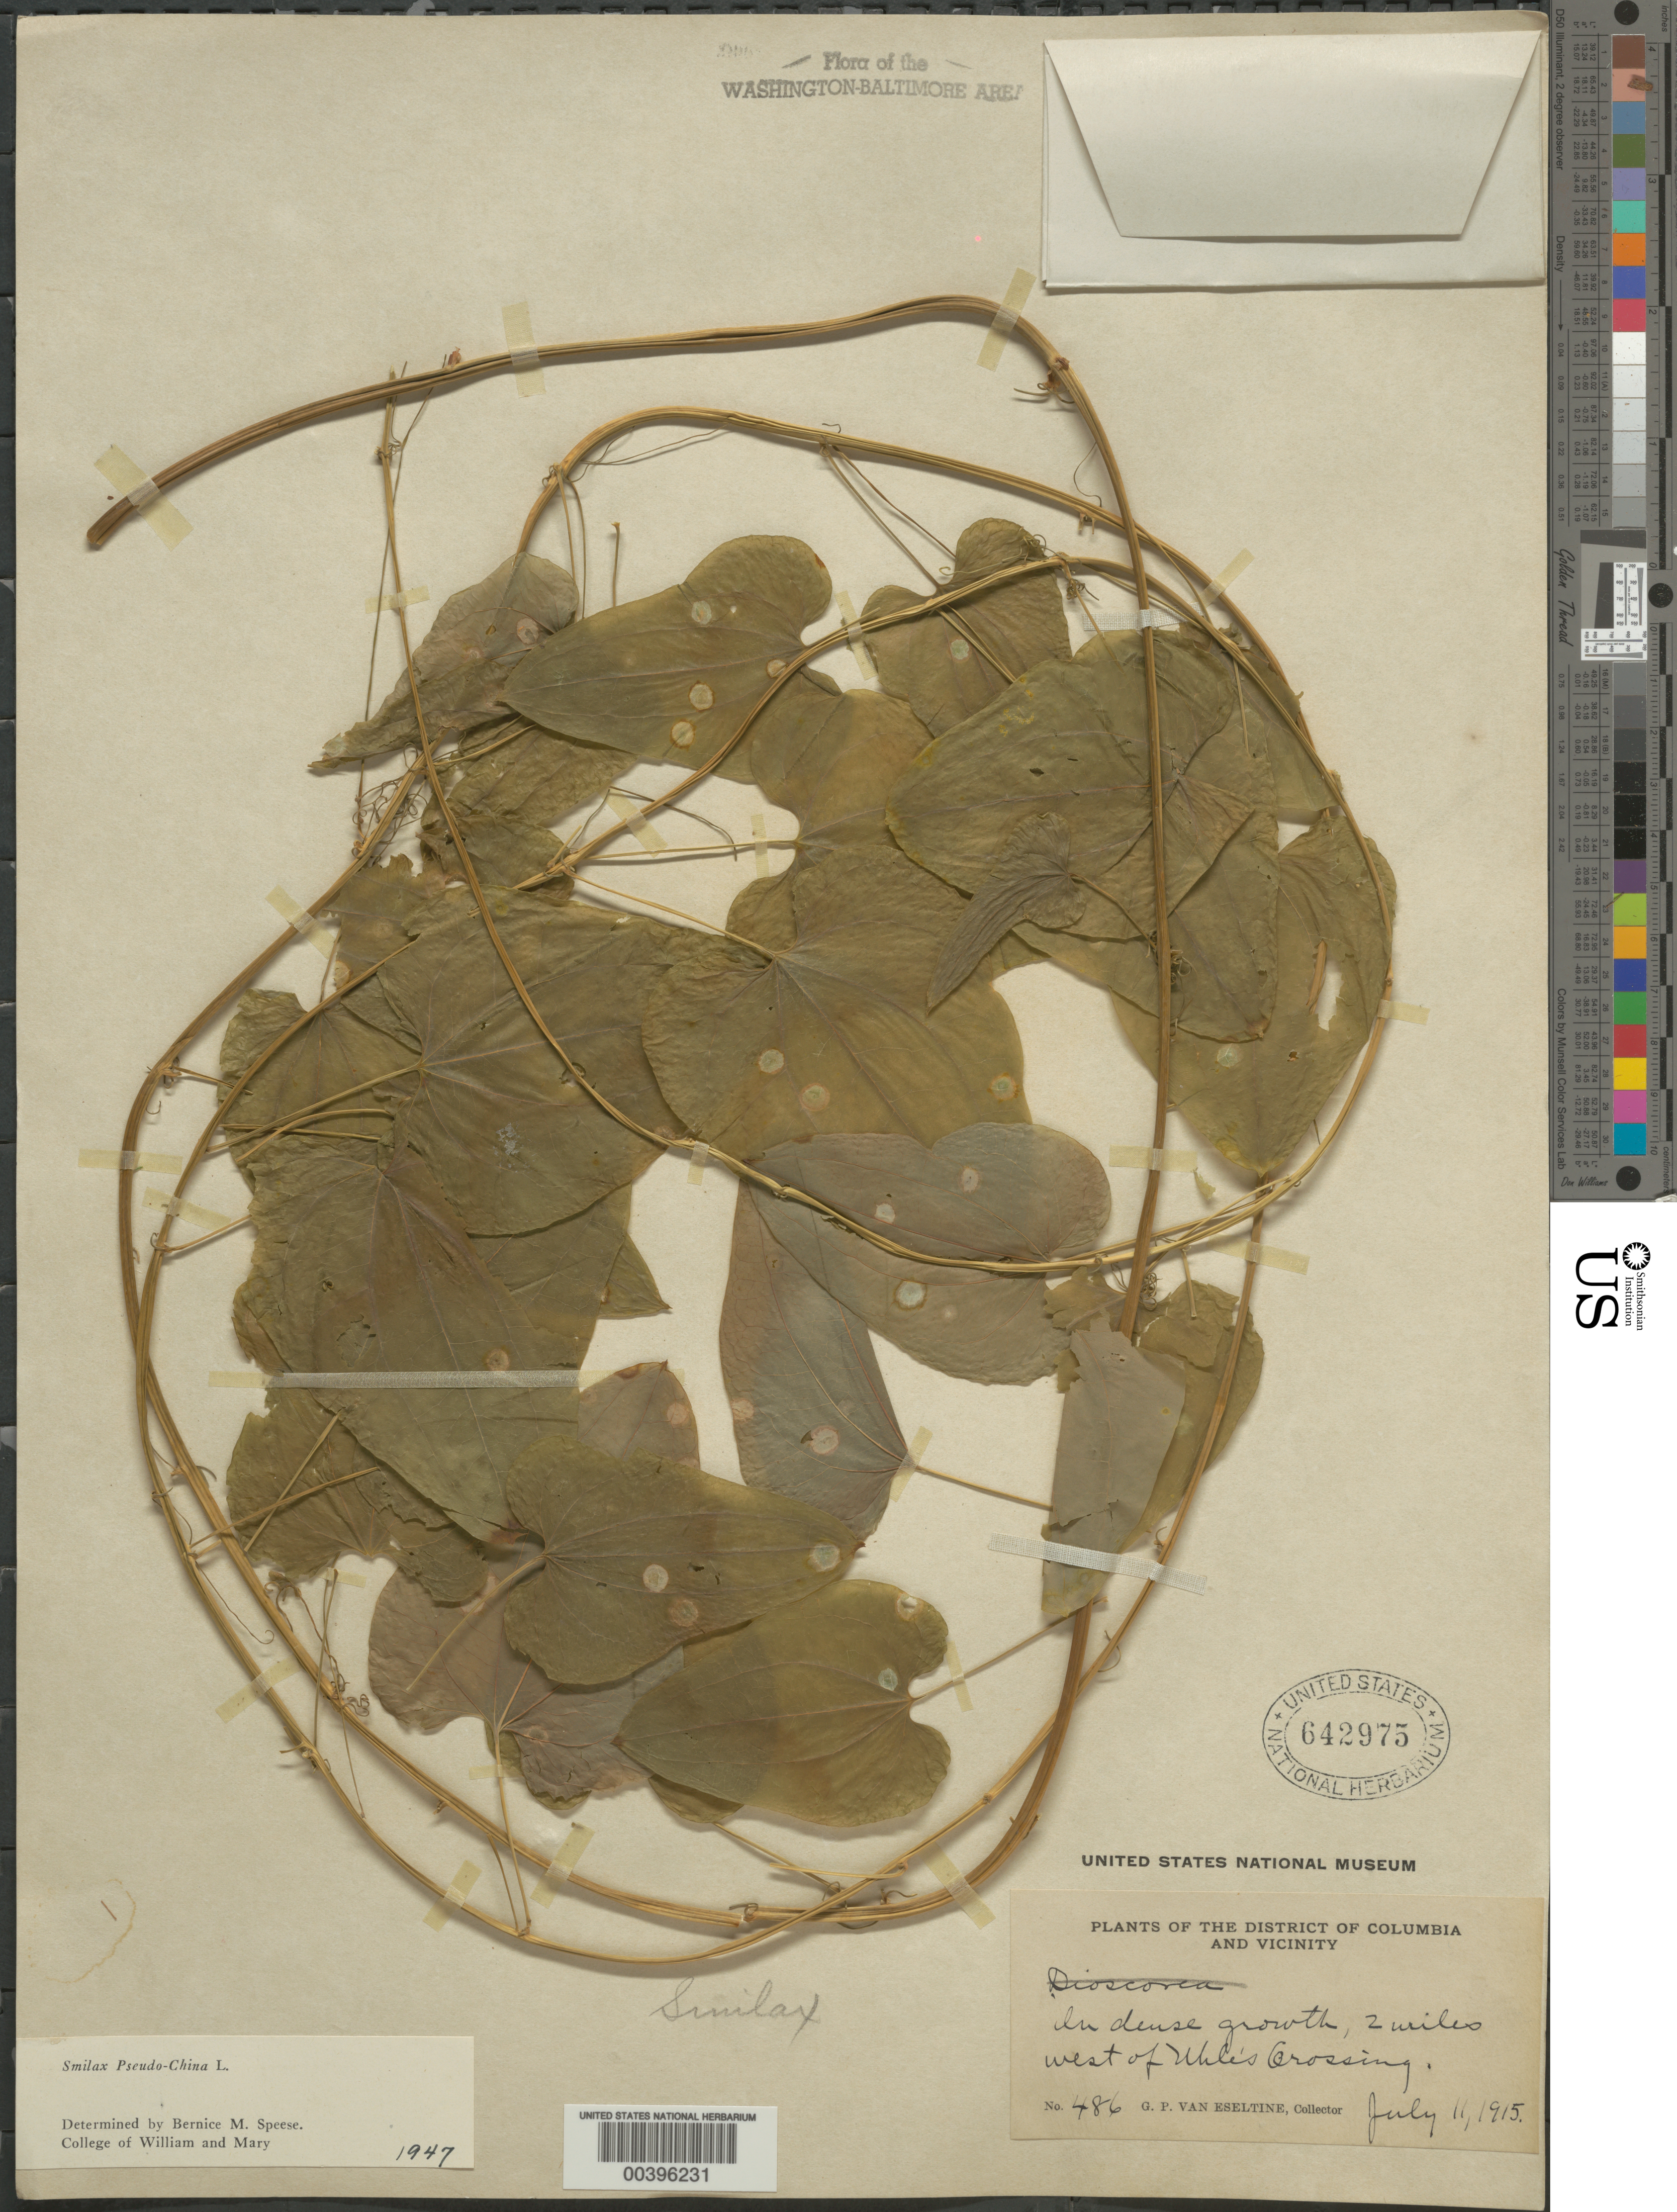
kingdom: Plantae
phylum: Tracheophyta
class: Liliopsida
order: Liliales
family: Smilacaceae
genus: Smilax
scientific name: Smilax pseudochina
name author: L.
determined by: Speese, B. M.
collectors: G. P. Van Eseltine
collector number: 486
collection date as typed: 11 Jul 1915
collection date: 1915-07-11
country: United States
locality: West of Uhles Crossing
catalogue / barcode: US 642975